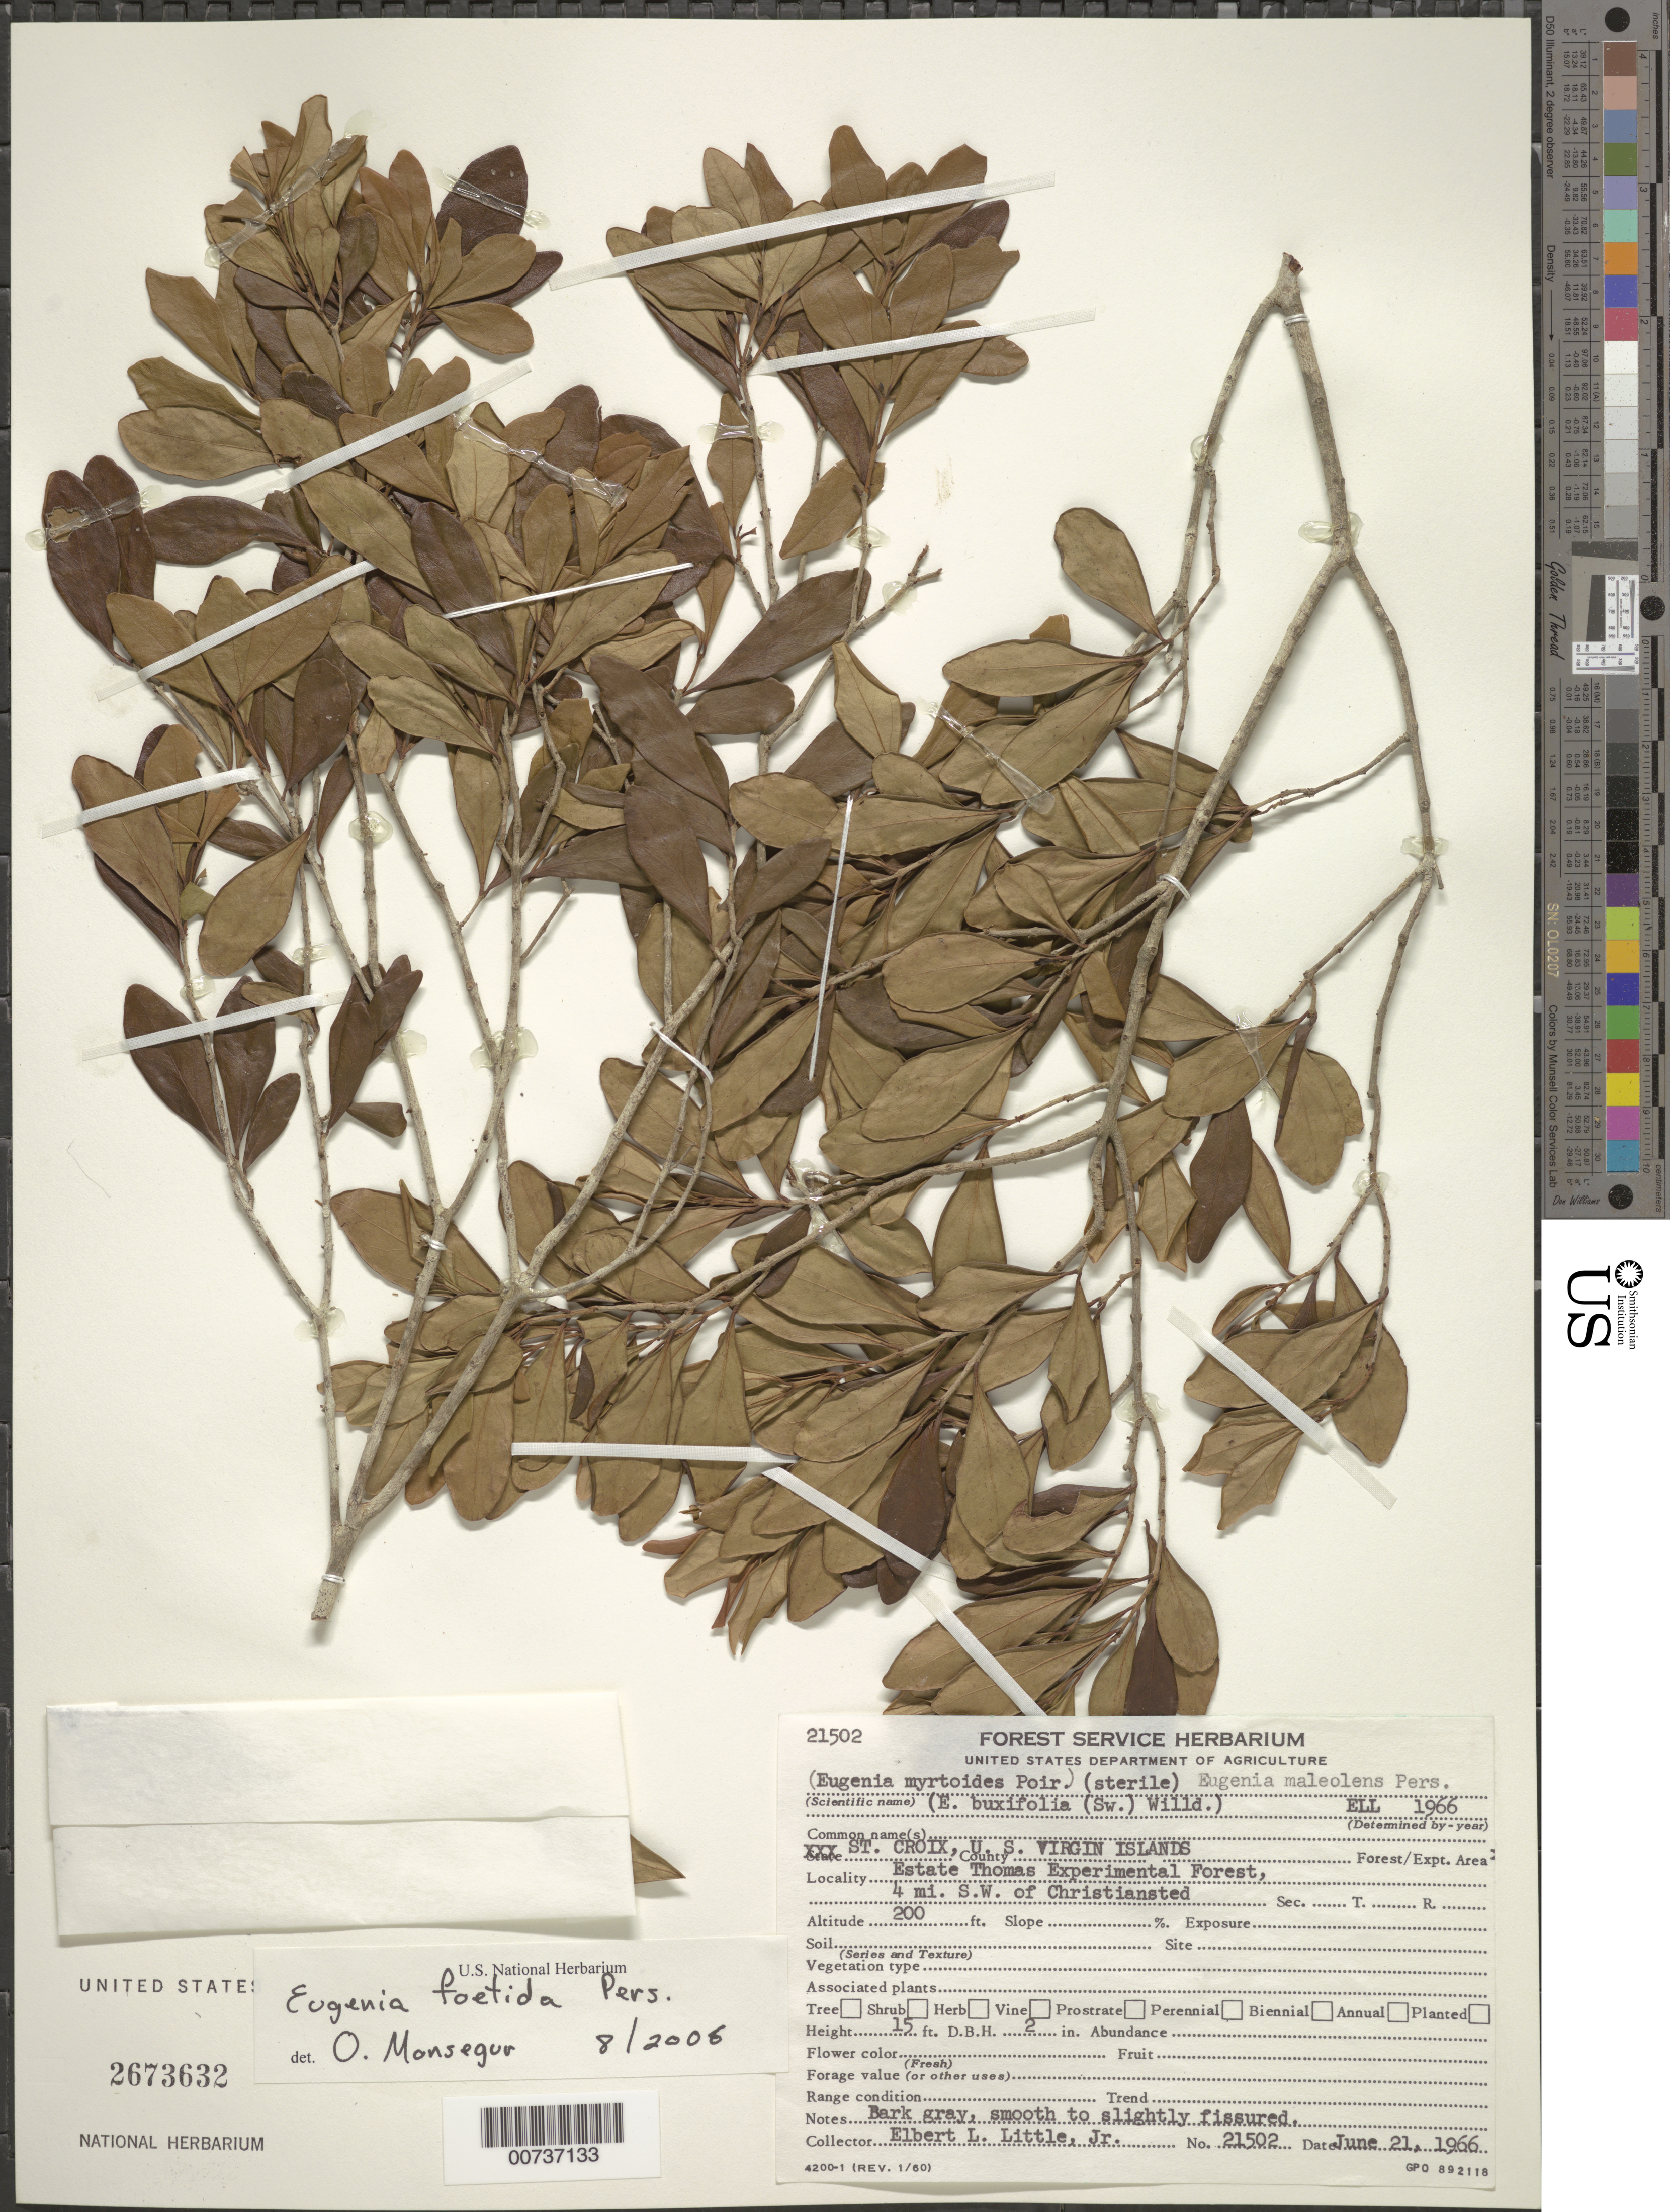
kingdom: Plantae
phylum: Tracheophyta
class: Magnoliopsida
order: Myrtales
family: Myrtaceae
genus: Eugenia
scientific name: Eugenia monticola var. monticola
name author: (Sw.) DC.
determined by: Little, Elbert L., Jr., (FSSR), United States Department of Agriculture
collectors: E. L. Little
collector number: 21052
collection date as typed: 21 Jun 1966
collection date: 1966-06-21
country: U.S. Virgin Islands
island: St. Croix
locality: Estate Thomas Experimental Forest, 4 miles SW of Christiansted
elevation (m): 61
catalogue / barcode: US 2673632